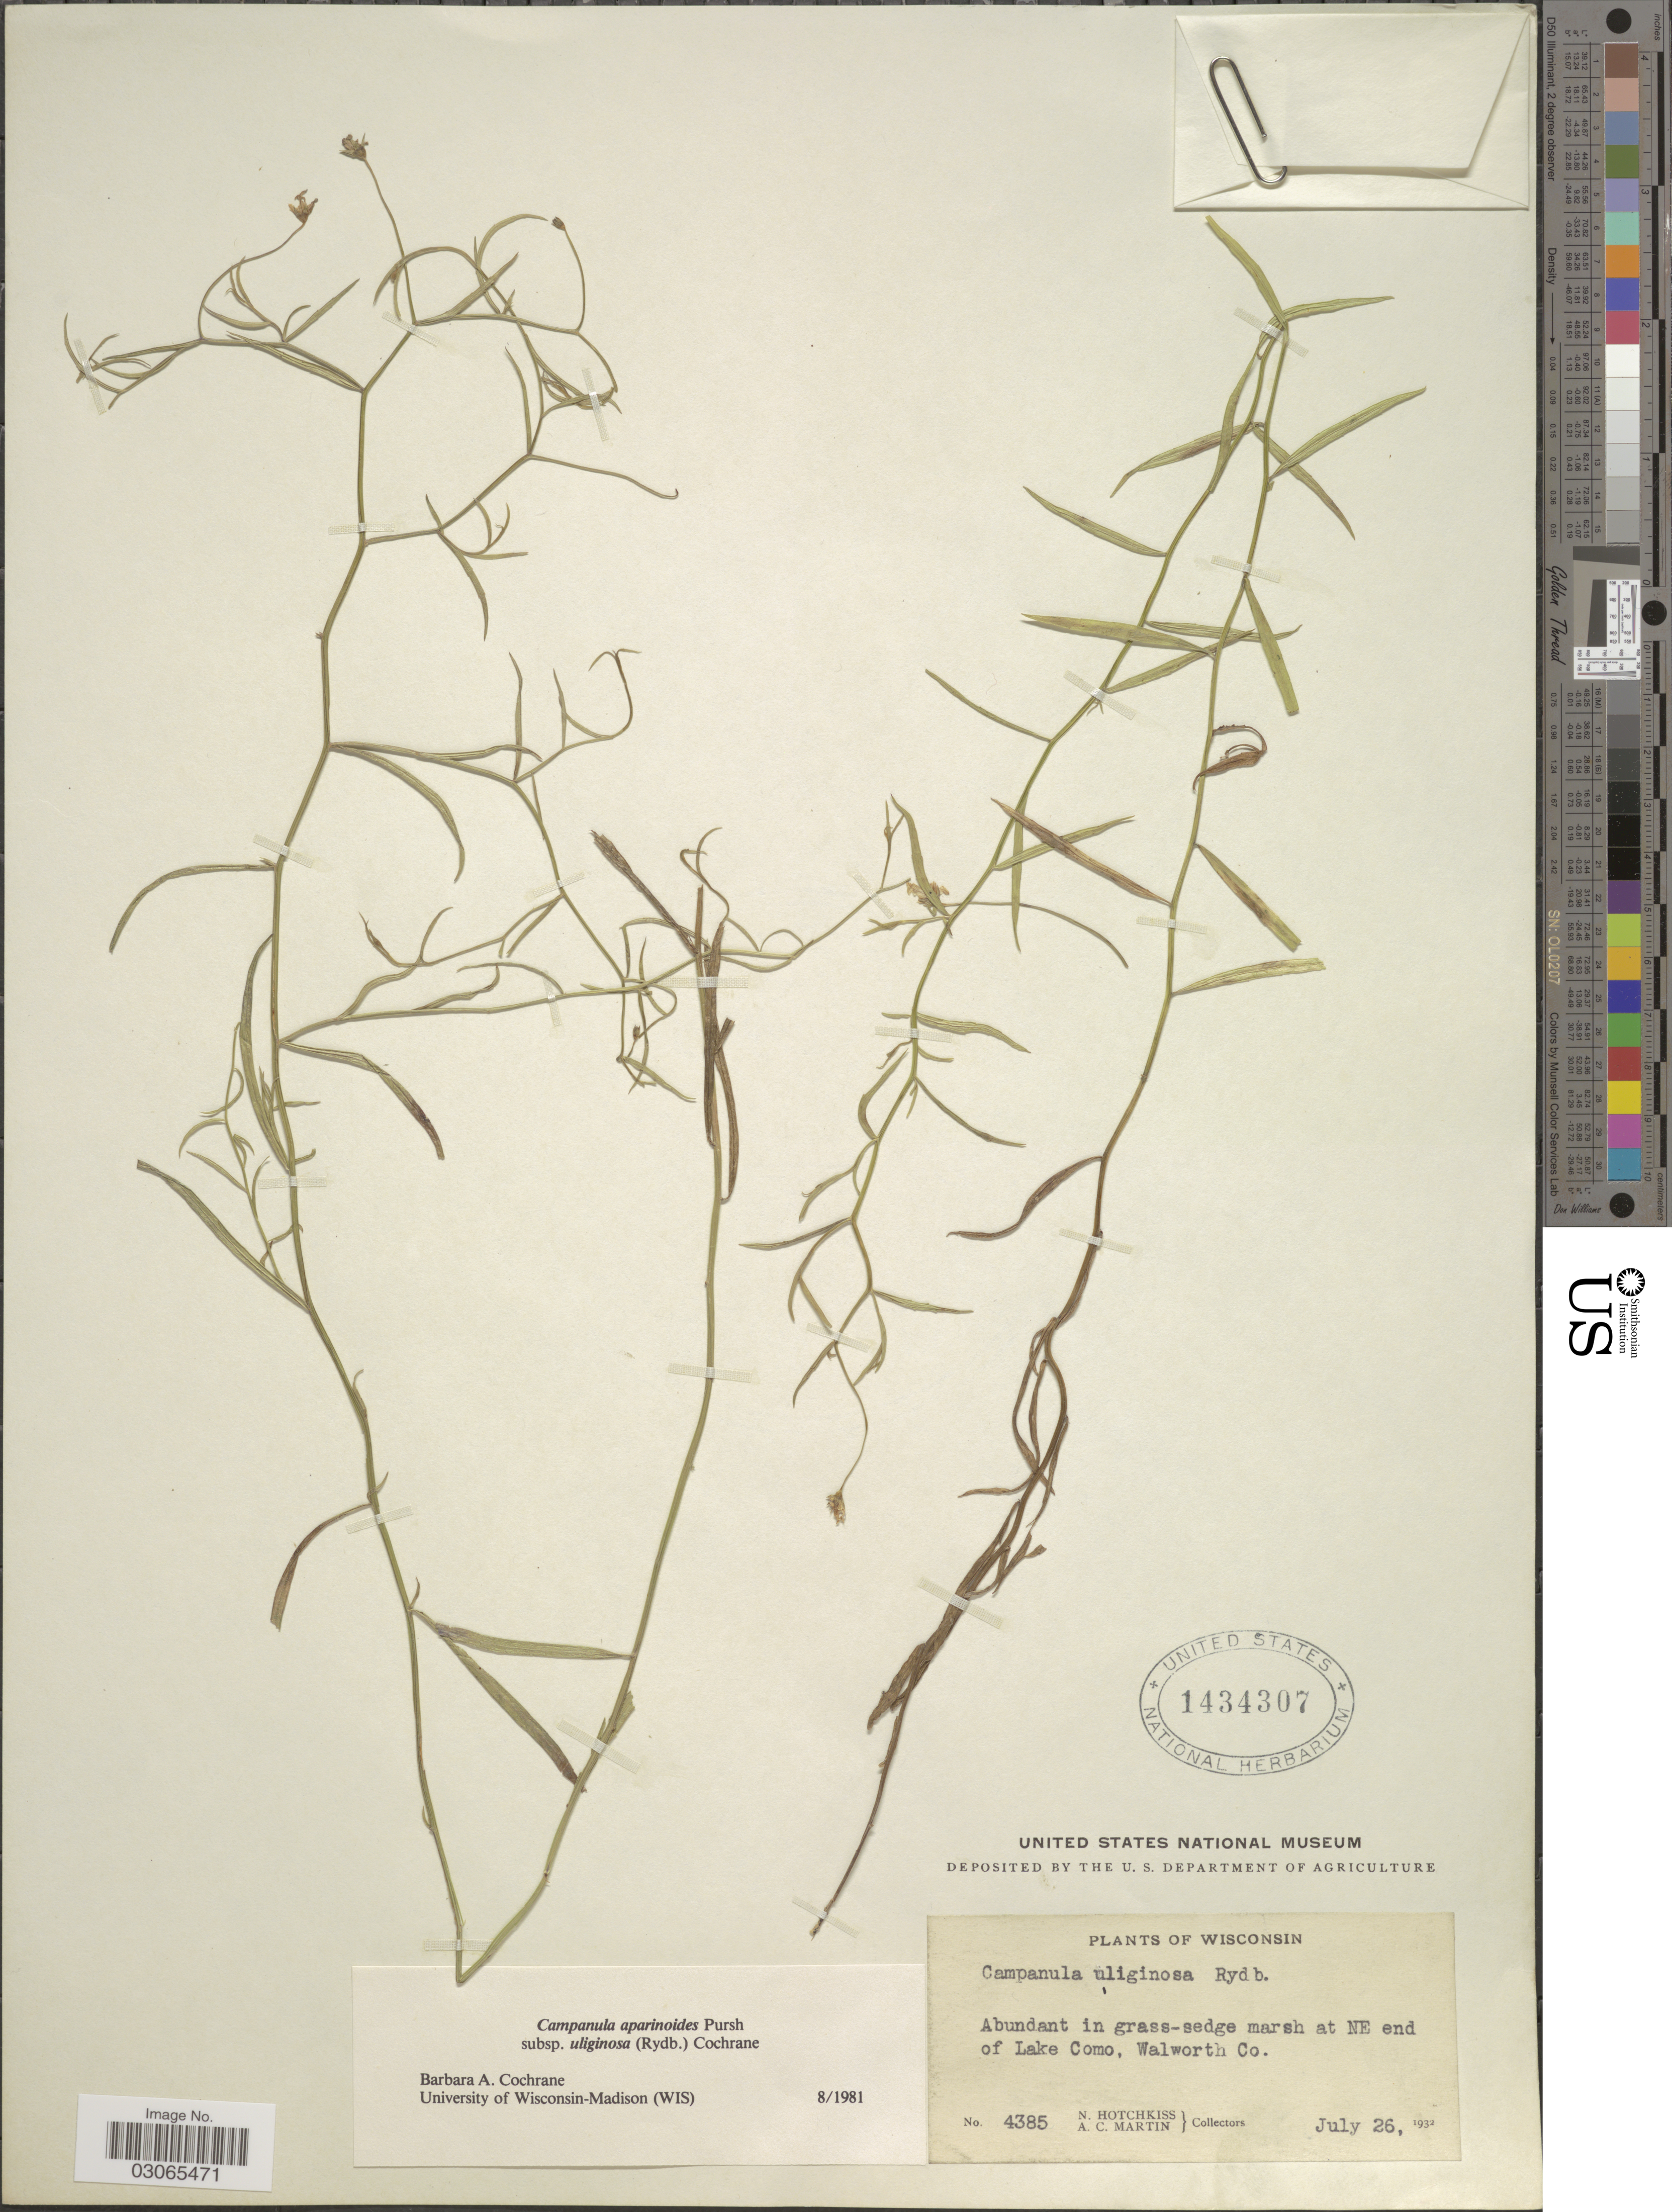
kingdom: Plantae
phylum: Tracheophyta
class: Magnoliopsida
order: Asterales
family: Campanulaceae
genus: Campanula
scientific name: Campanula aparinoides var. uliginosa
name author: (Rydb.) Gleason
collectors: N. Hotchkiss & A. C. Martin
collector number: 4385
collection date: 1932-07-26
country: United States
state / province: Wisconsin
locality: Abundant in grass-sedge marsh at NE end of Lake Como, Walworth Co.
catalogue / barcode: US 1434307